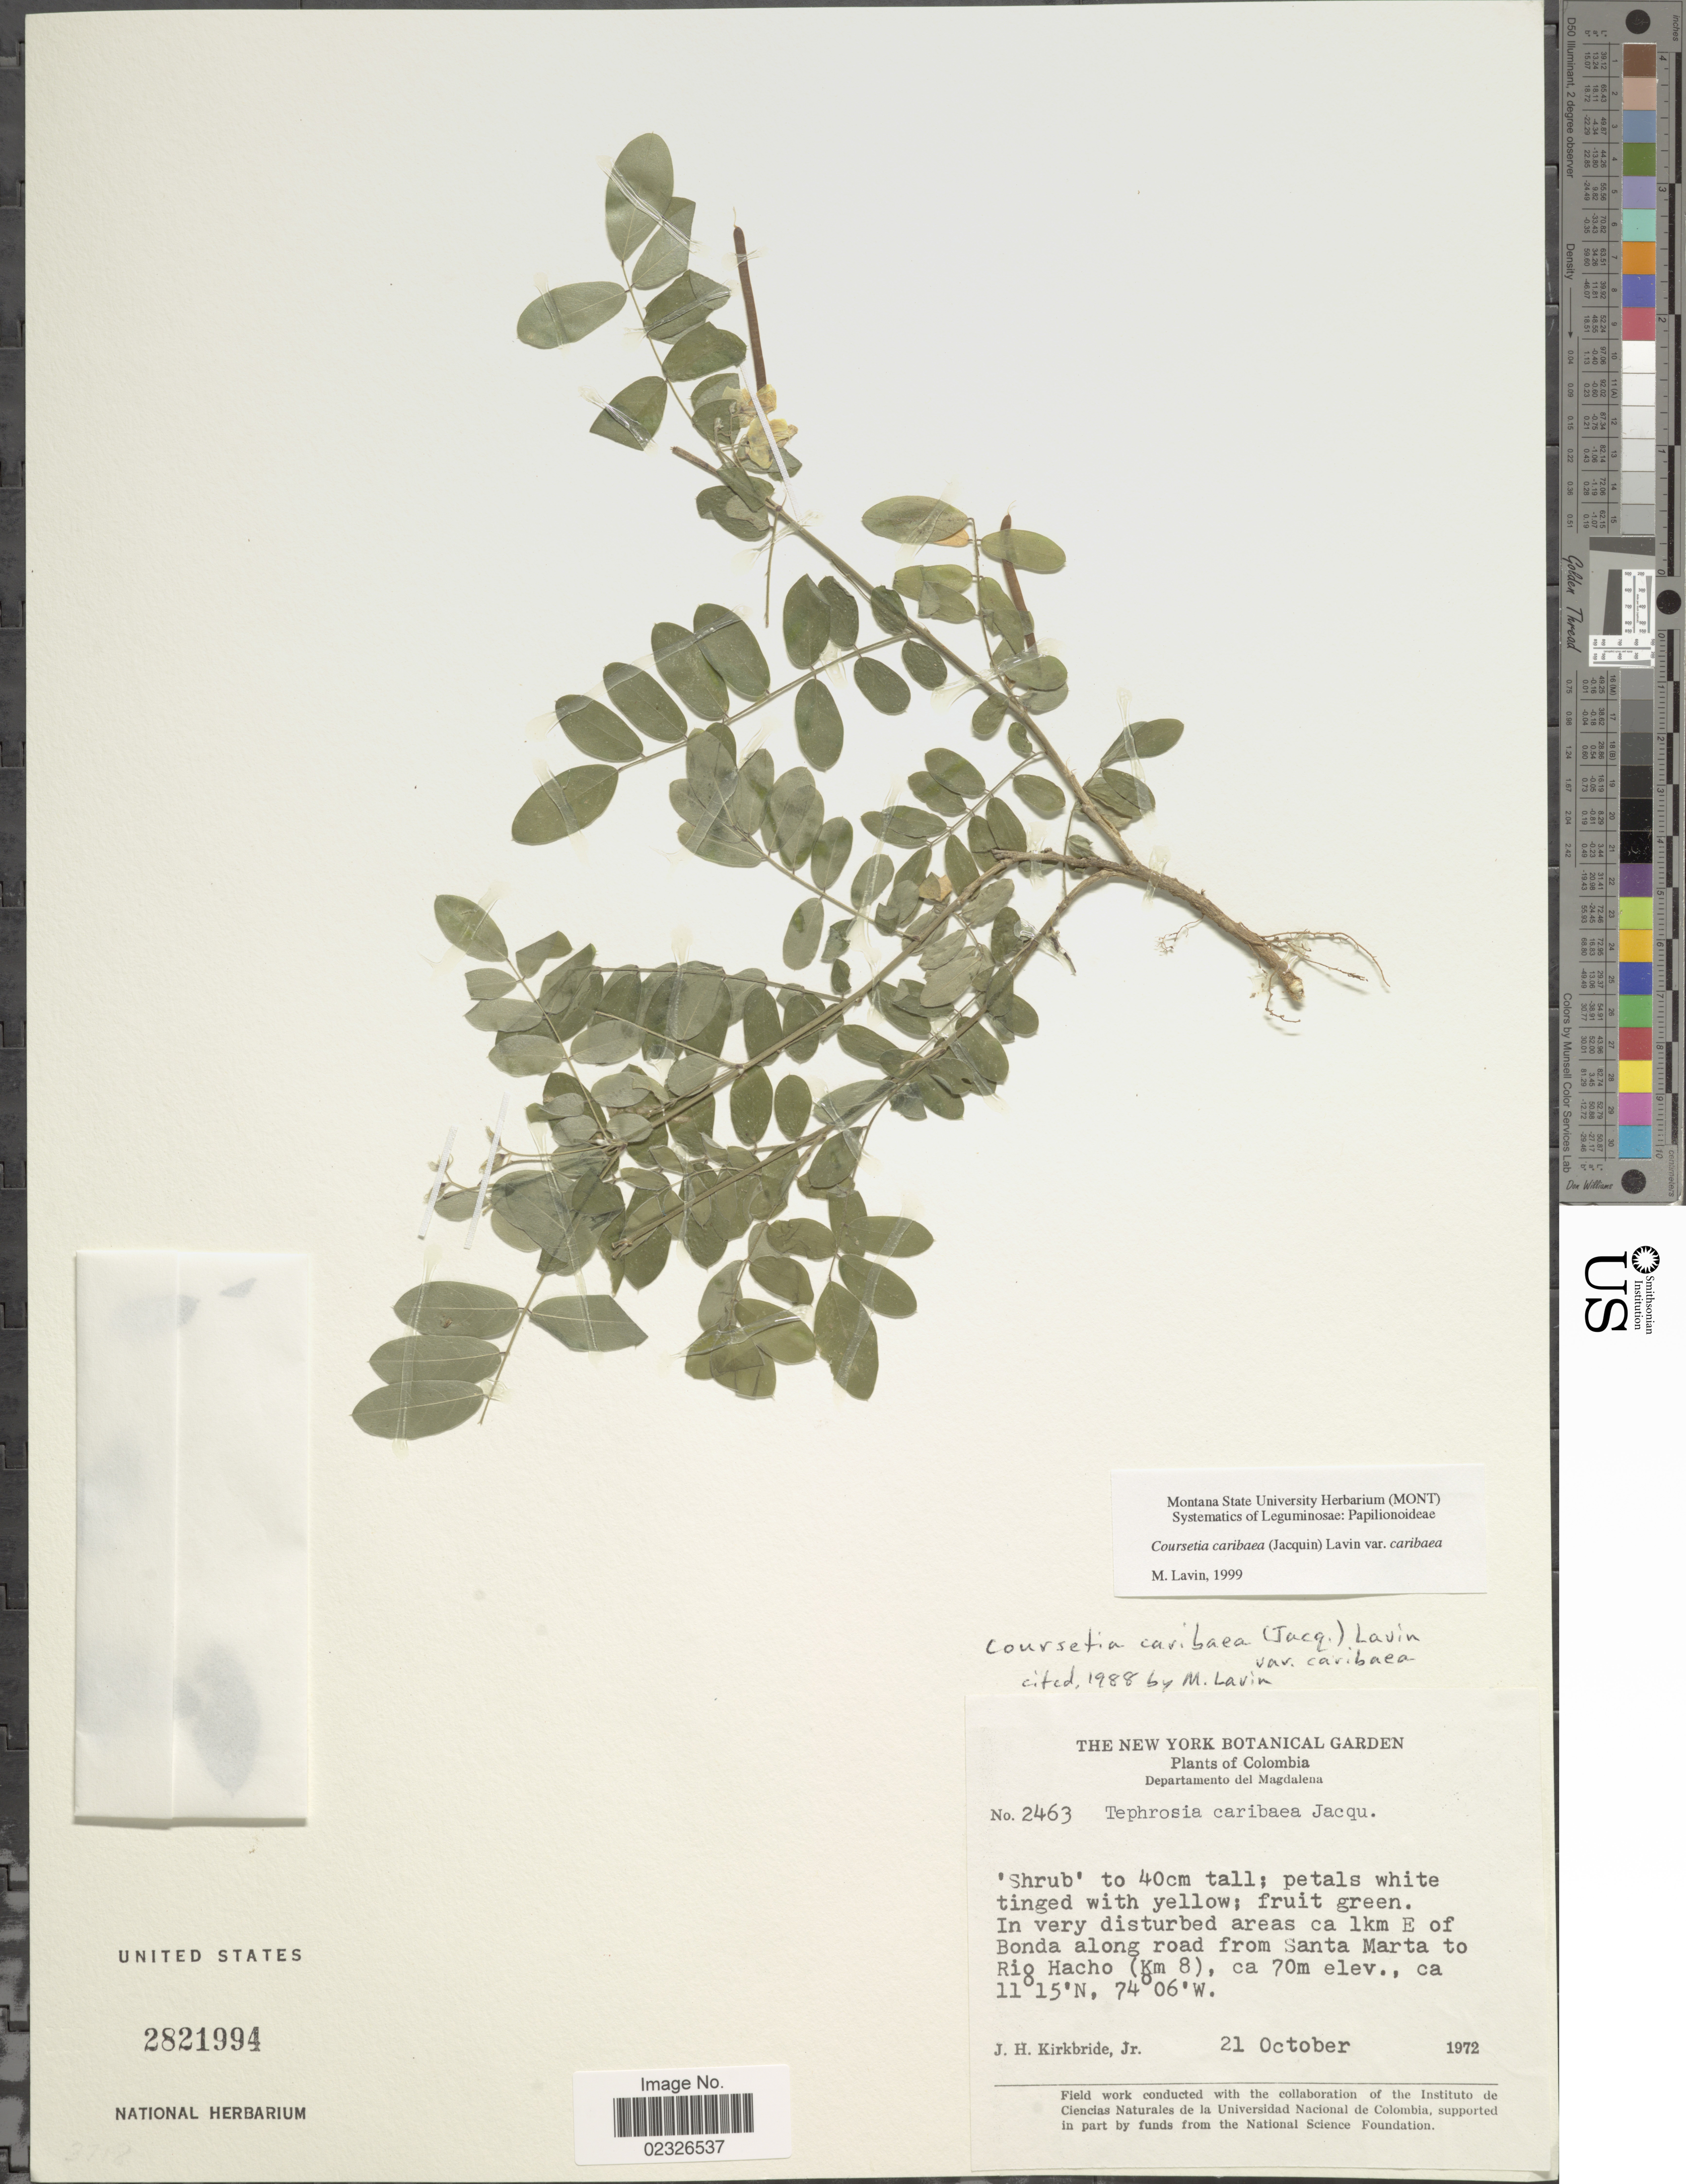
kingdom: Plantae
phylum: Tracheophyta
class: Magnoliopsida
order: Fabales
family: Fabaceae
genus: Coursetia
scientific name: Coursetia caribaea var. caribaea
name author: (Jacq.) Lavin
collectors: J. H. Kirkbride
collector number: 2463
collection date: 1972-10-21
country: Colombia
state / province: Magdalena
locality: Departamento del Magdalena. In very disturbed areas ca 1km E of Bonda along road from Santa Marta to Rio Hacho ( Km 8)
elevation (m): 70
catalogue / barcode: US 2821994